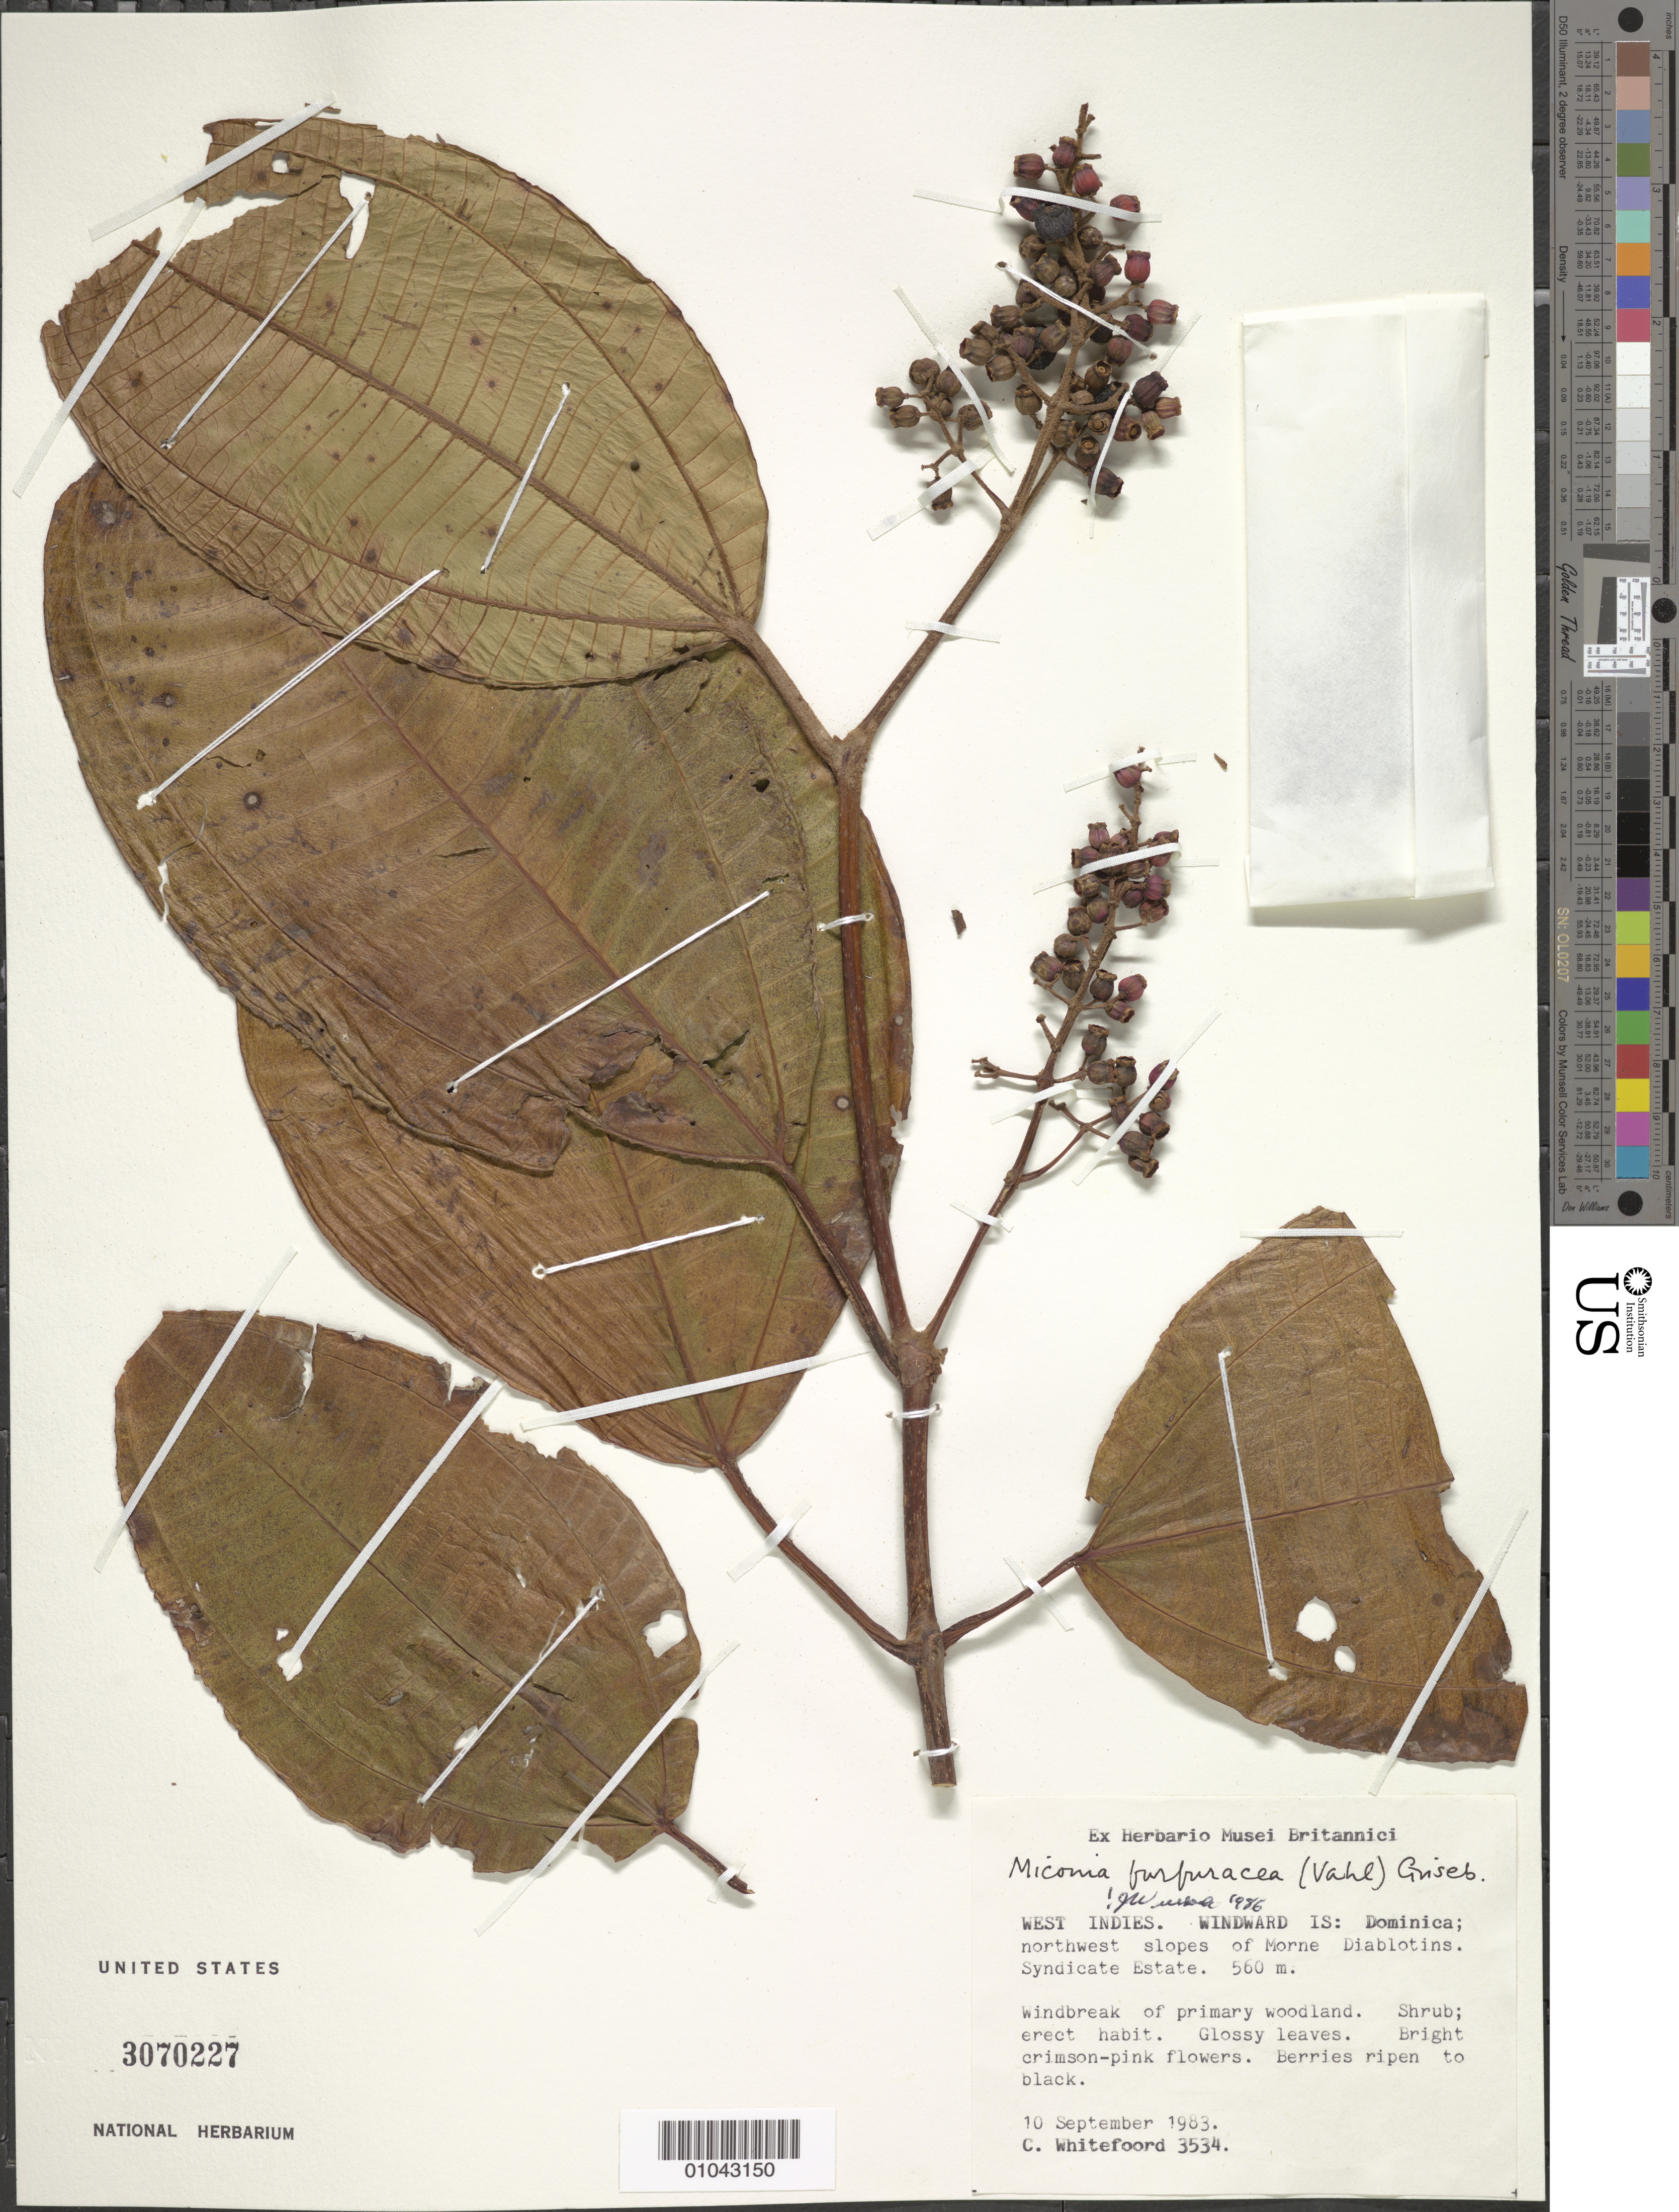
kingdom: Plantae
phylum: Tracheophyta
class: Magnoliopsida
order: Myrtales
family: Melastomataceae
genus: Miconia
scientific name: Miconia furfuracea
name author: (Vahl) Griseb.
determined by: Wurdack, John J., (US), US (UNITED STATES)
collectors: C. Whitefoord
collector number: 3534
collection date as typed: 10 Sep 1983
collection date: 1983-09-10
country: Dominica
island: Dominica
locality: Syndicate, northwest slopes of Morne Diablotins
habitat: Windbreak of primary woodland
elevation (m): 560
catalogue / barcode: US 3070227